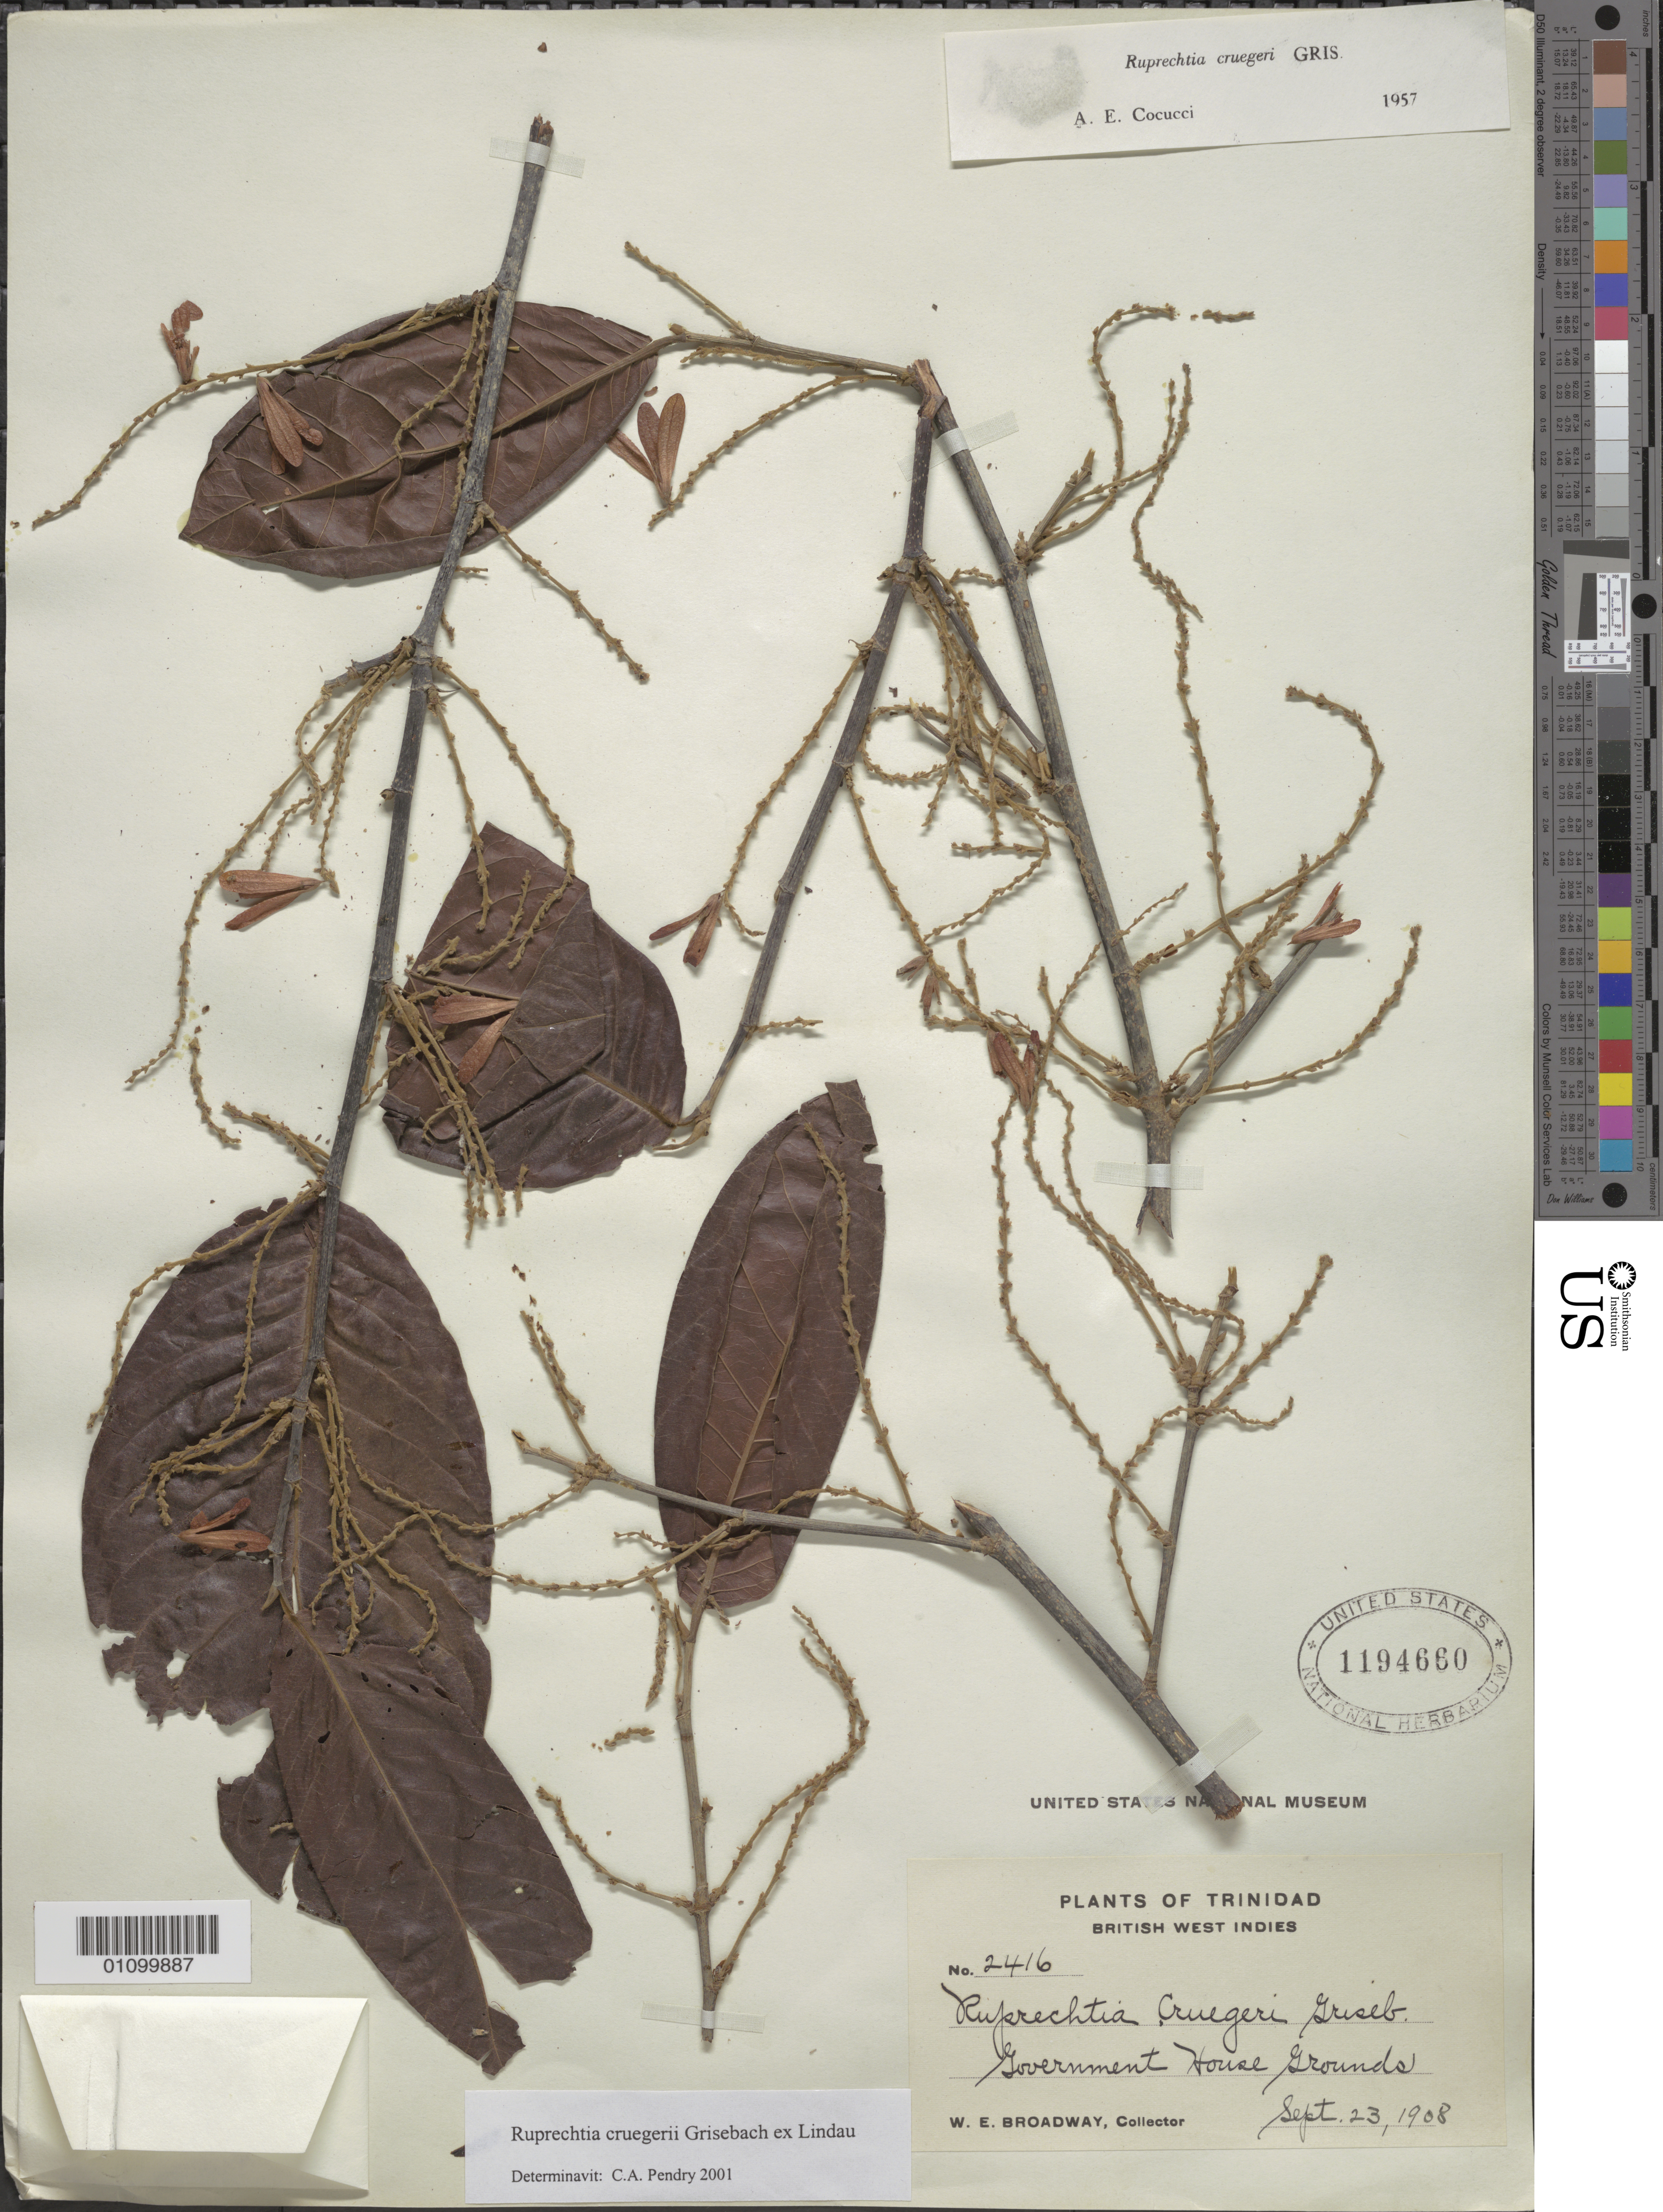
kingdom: Plantae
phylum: Tracheophyta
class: Magnoliopsida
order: Caryophyllales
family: Polygonaceae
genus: Ruprechtia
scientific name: Ruprechtia cruegeri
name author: Griseb. ex Lindau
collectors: W. E. Broadway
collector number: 2416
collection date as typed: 23 Sep 1908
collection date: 1908-09-23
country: Trinidad and Tobago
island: Trinidad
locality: Government House Grounds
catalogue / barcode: US 1194660